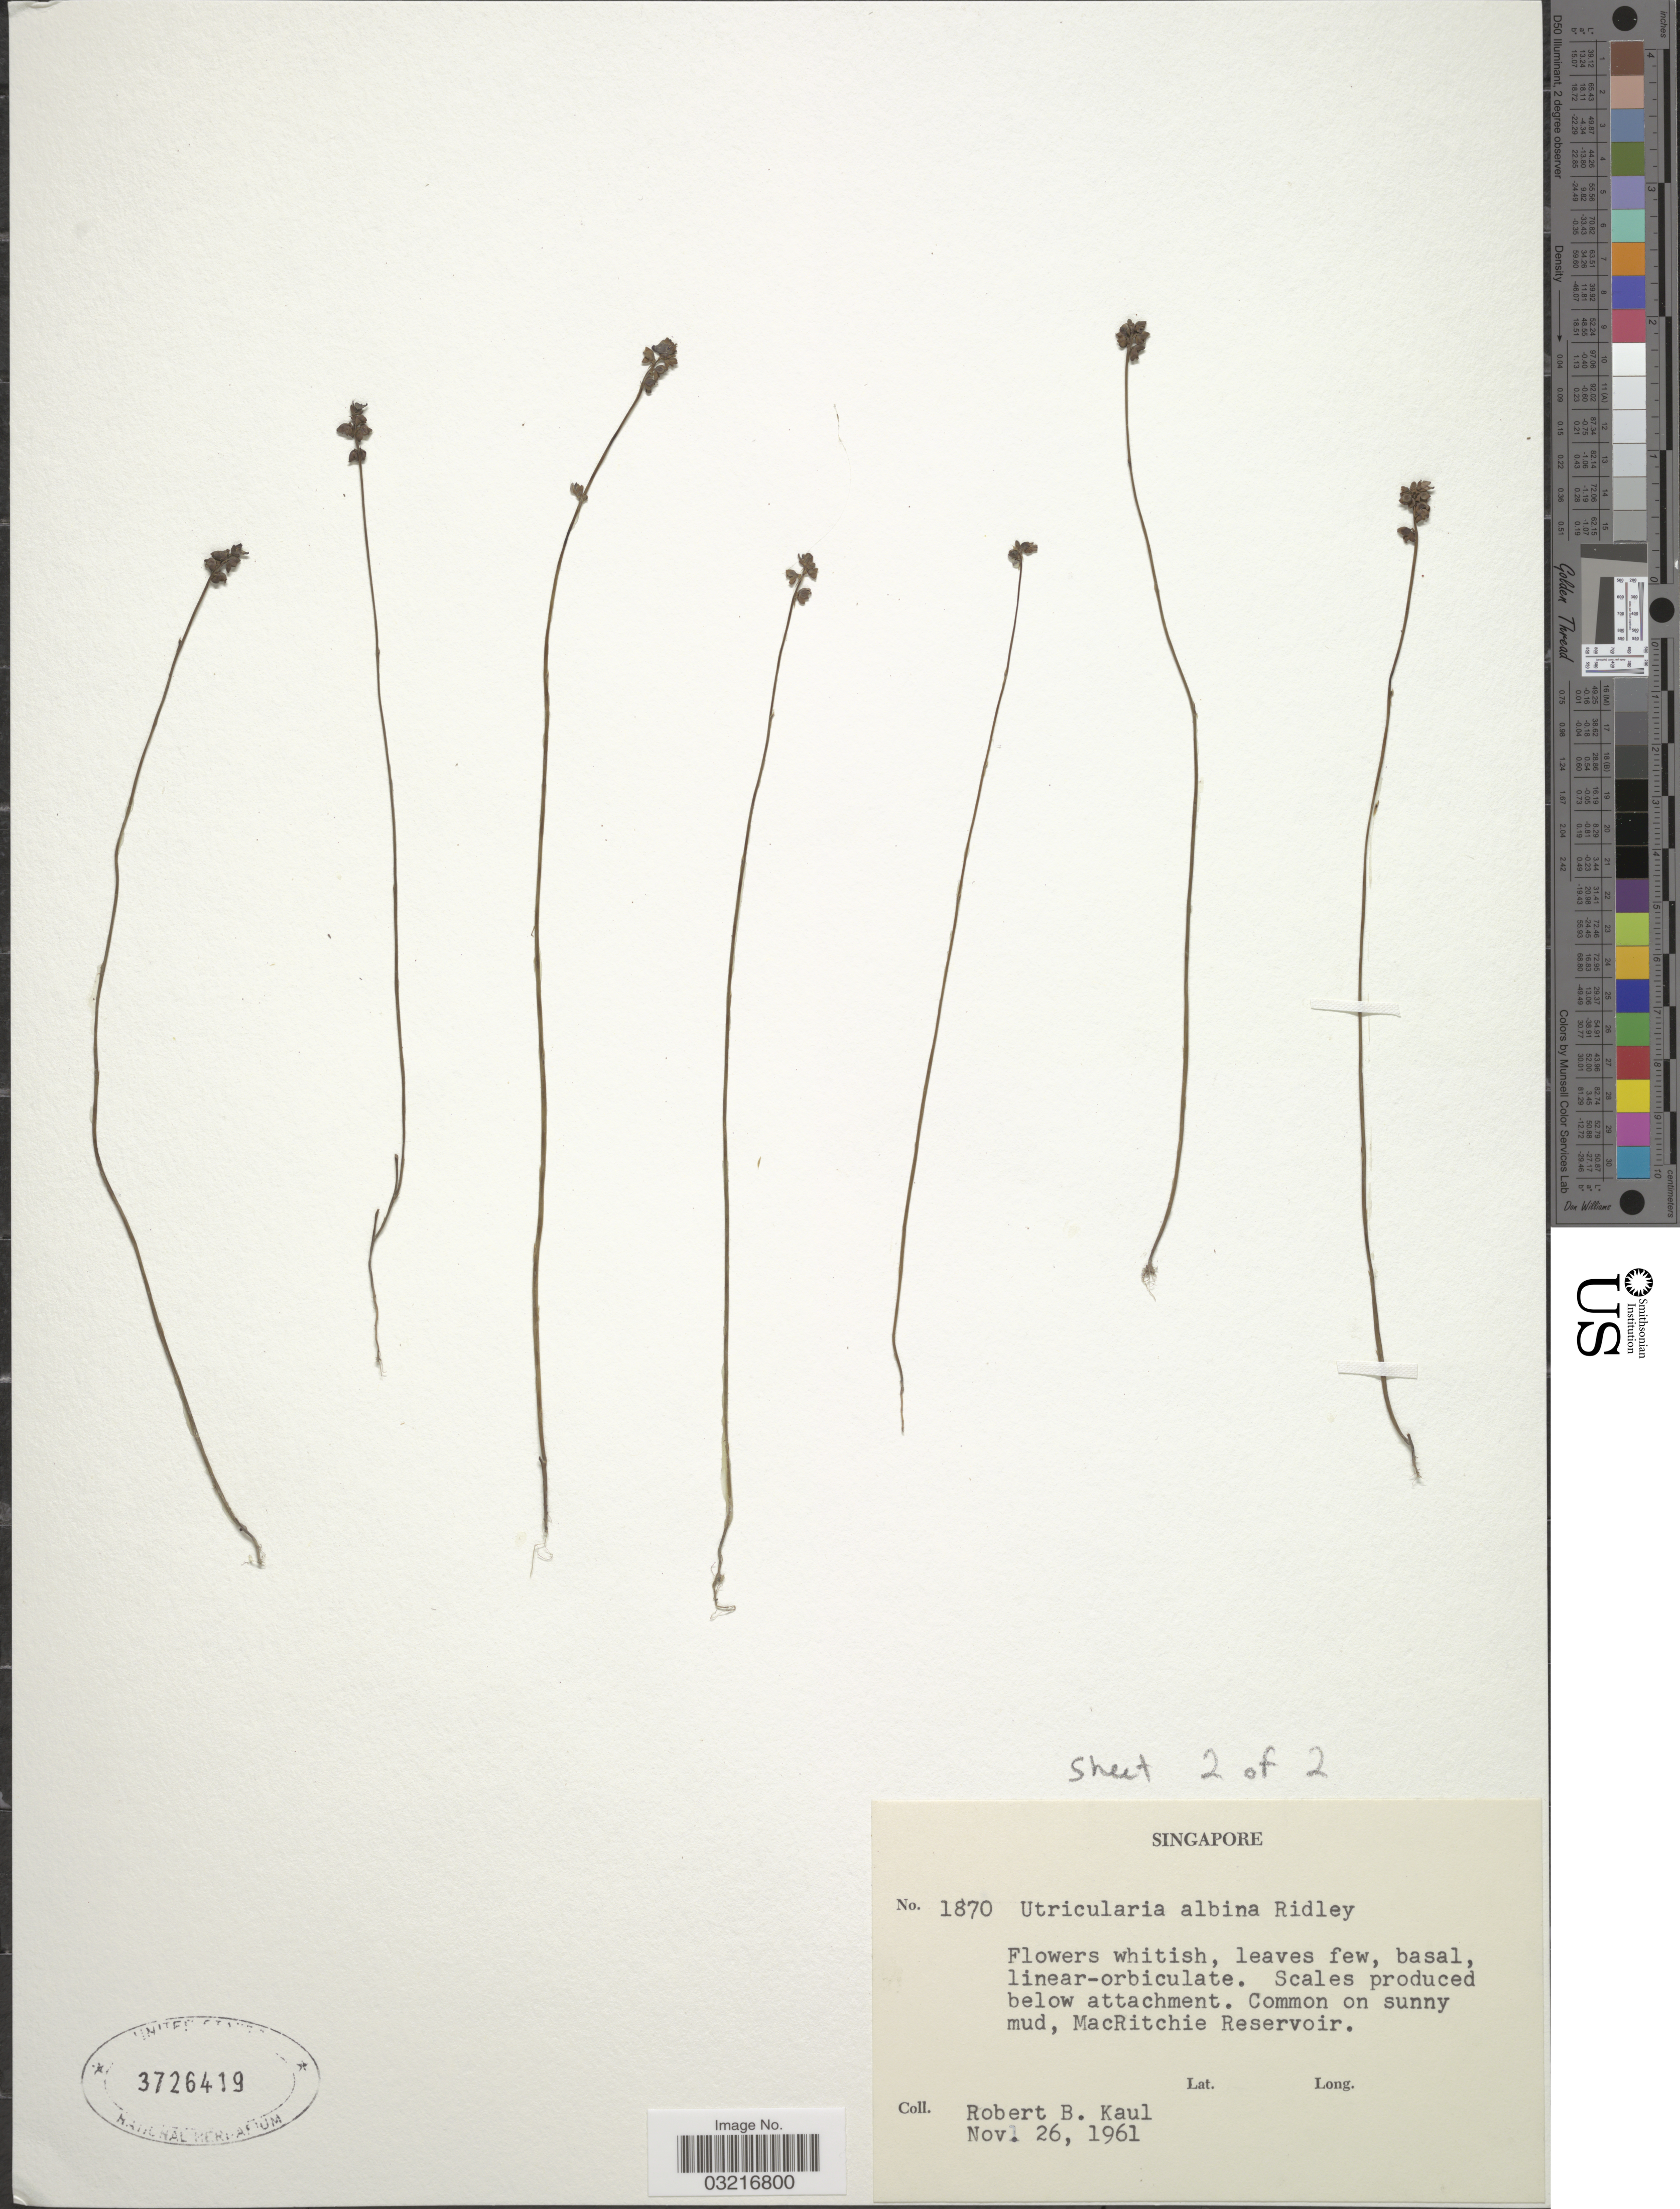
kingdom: Plantae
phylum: Tracheophyta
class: Magnoliopsida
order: Lamiales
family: Lentibulariaceae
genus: Utricularia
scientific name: Utricularia caerulea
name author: L.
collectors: R. Kaul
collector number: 1870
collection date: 1961-11-26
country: Singapore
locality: Common on sunny mud, MacRitchie Reservoir.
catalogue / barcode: US 3726419